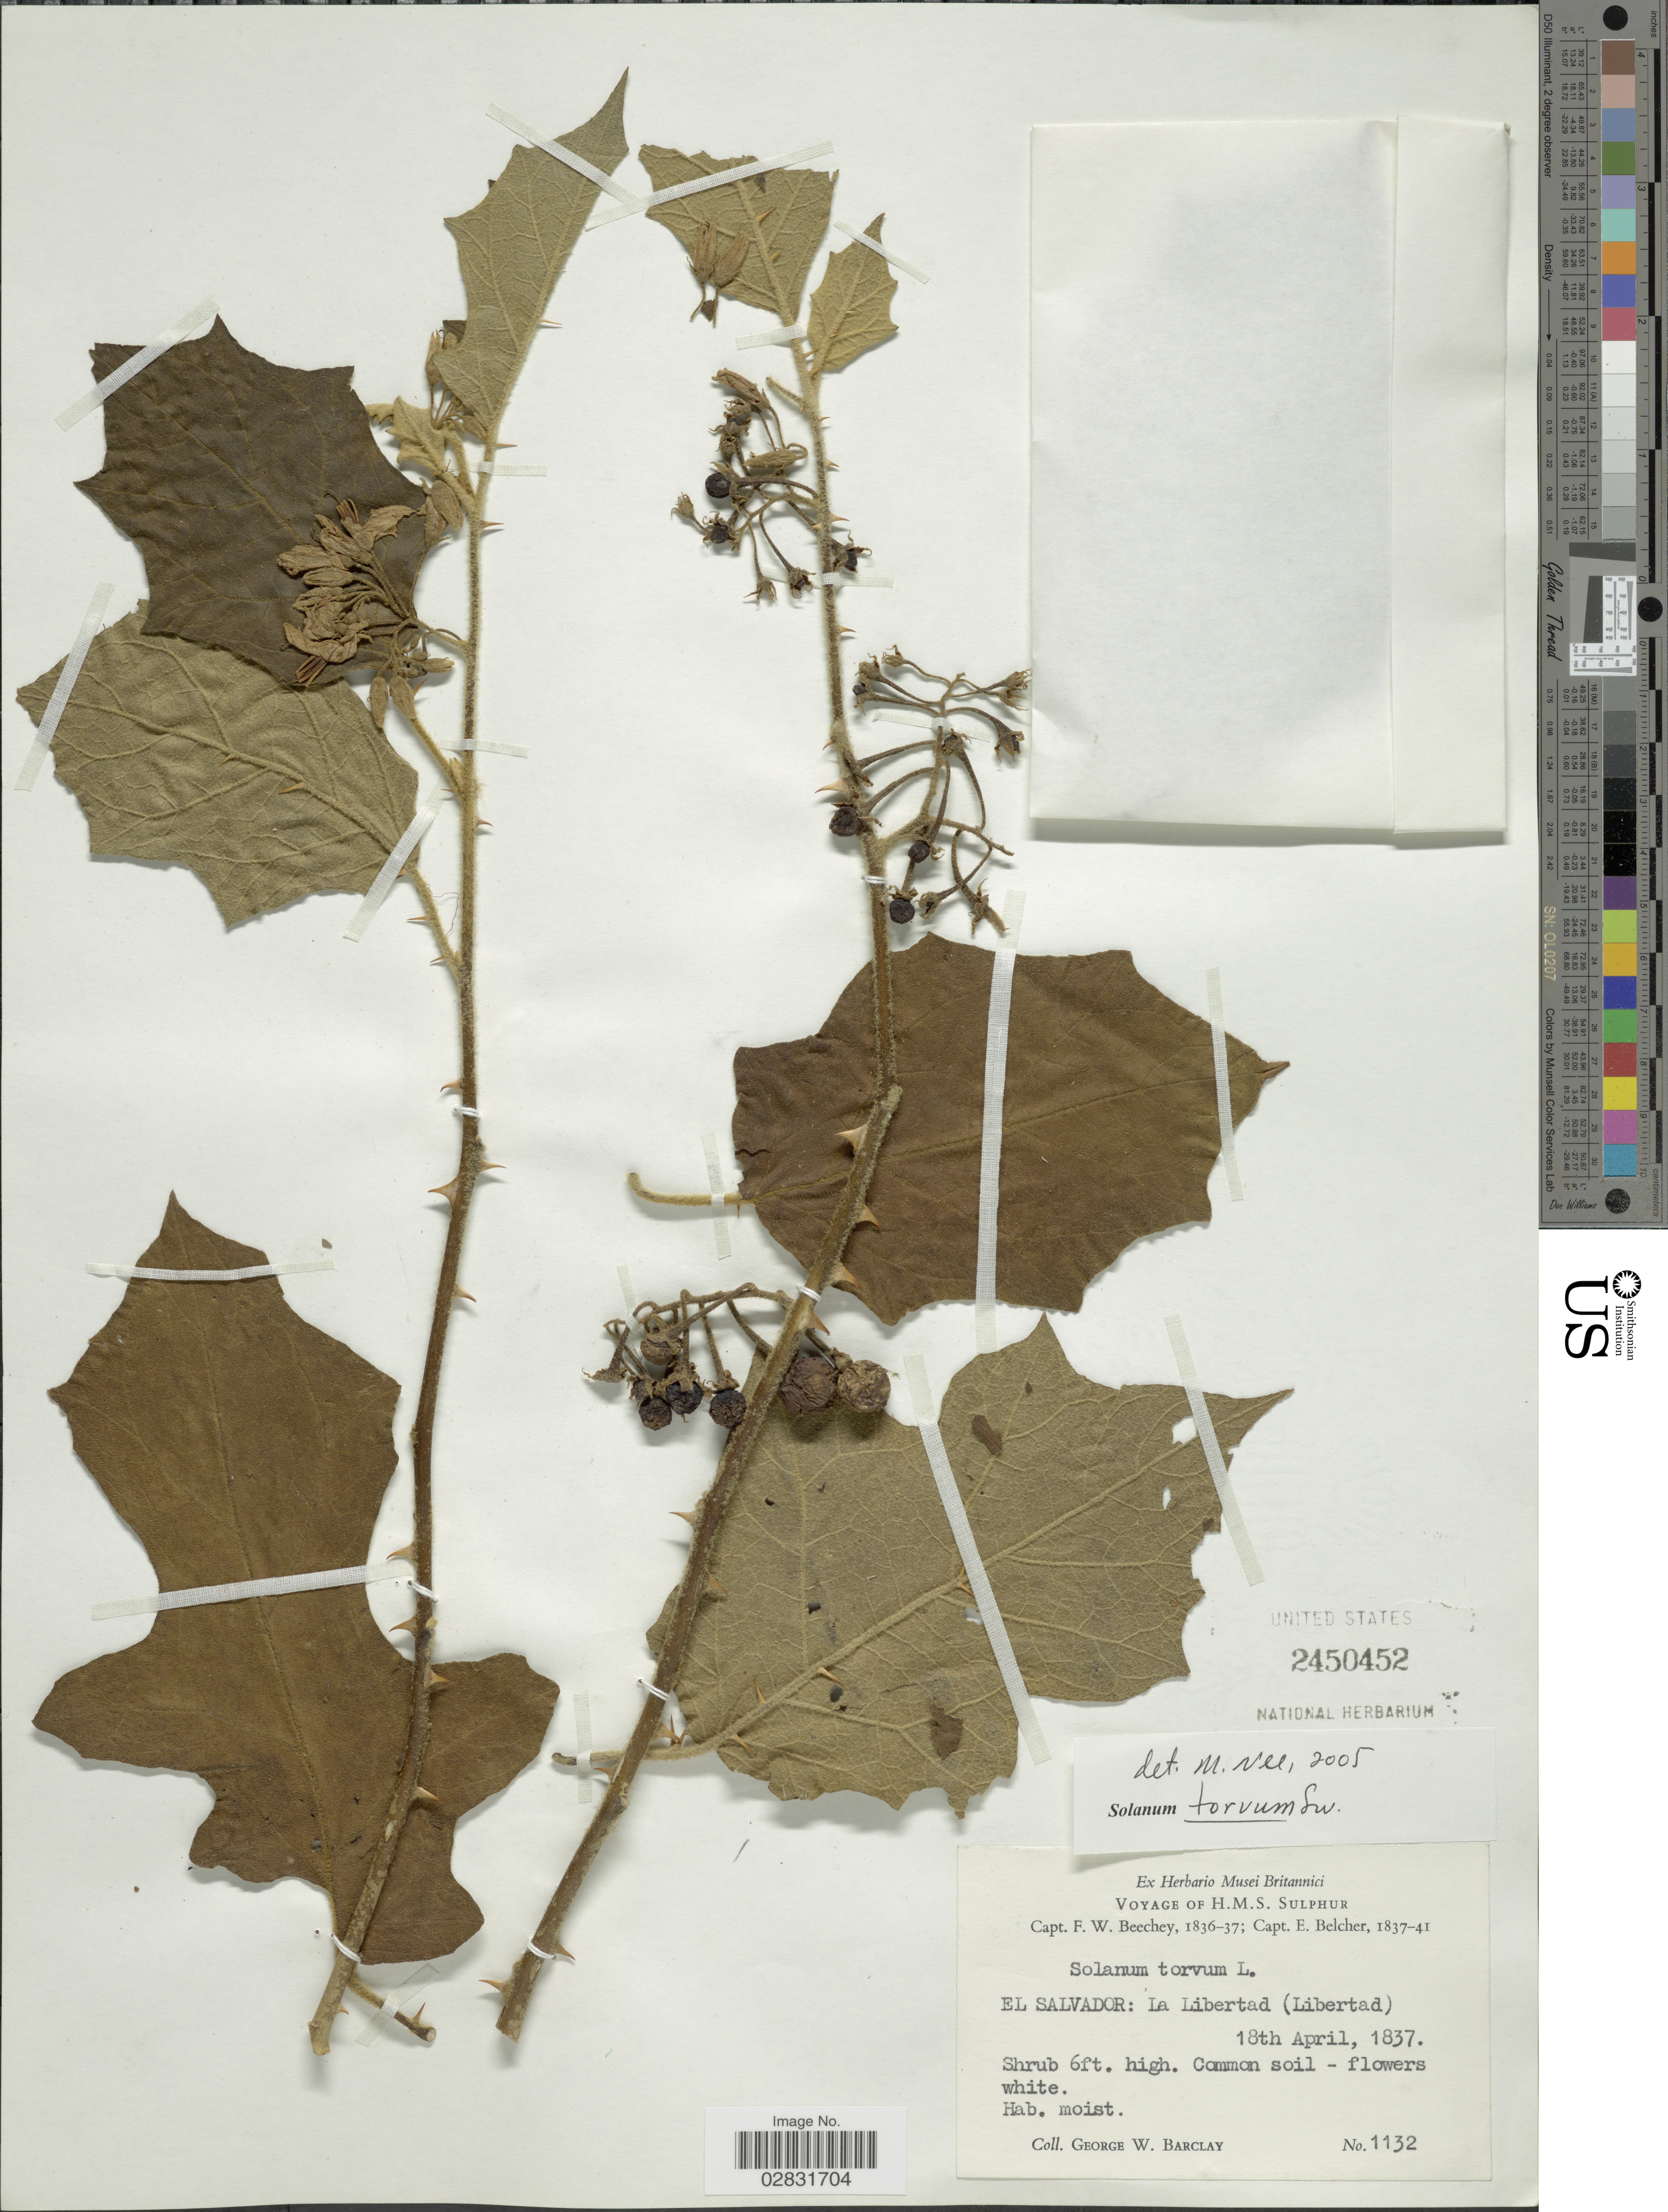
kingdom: Plantae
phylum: Tracheophyta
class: Magnoliopsida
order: Solanales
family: Solanaceae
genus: Solanum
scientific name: Solanum torvum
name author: Sw.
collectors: G. W. Barclay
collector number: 1132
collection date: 1837-04-18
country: El Salvador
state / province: La Libertad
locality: (Libertad).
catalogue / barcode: US 2450452